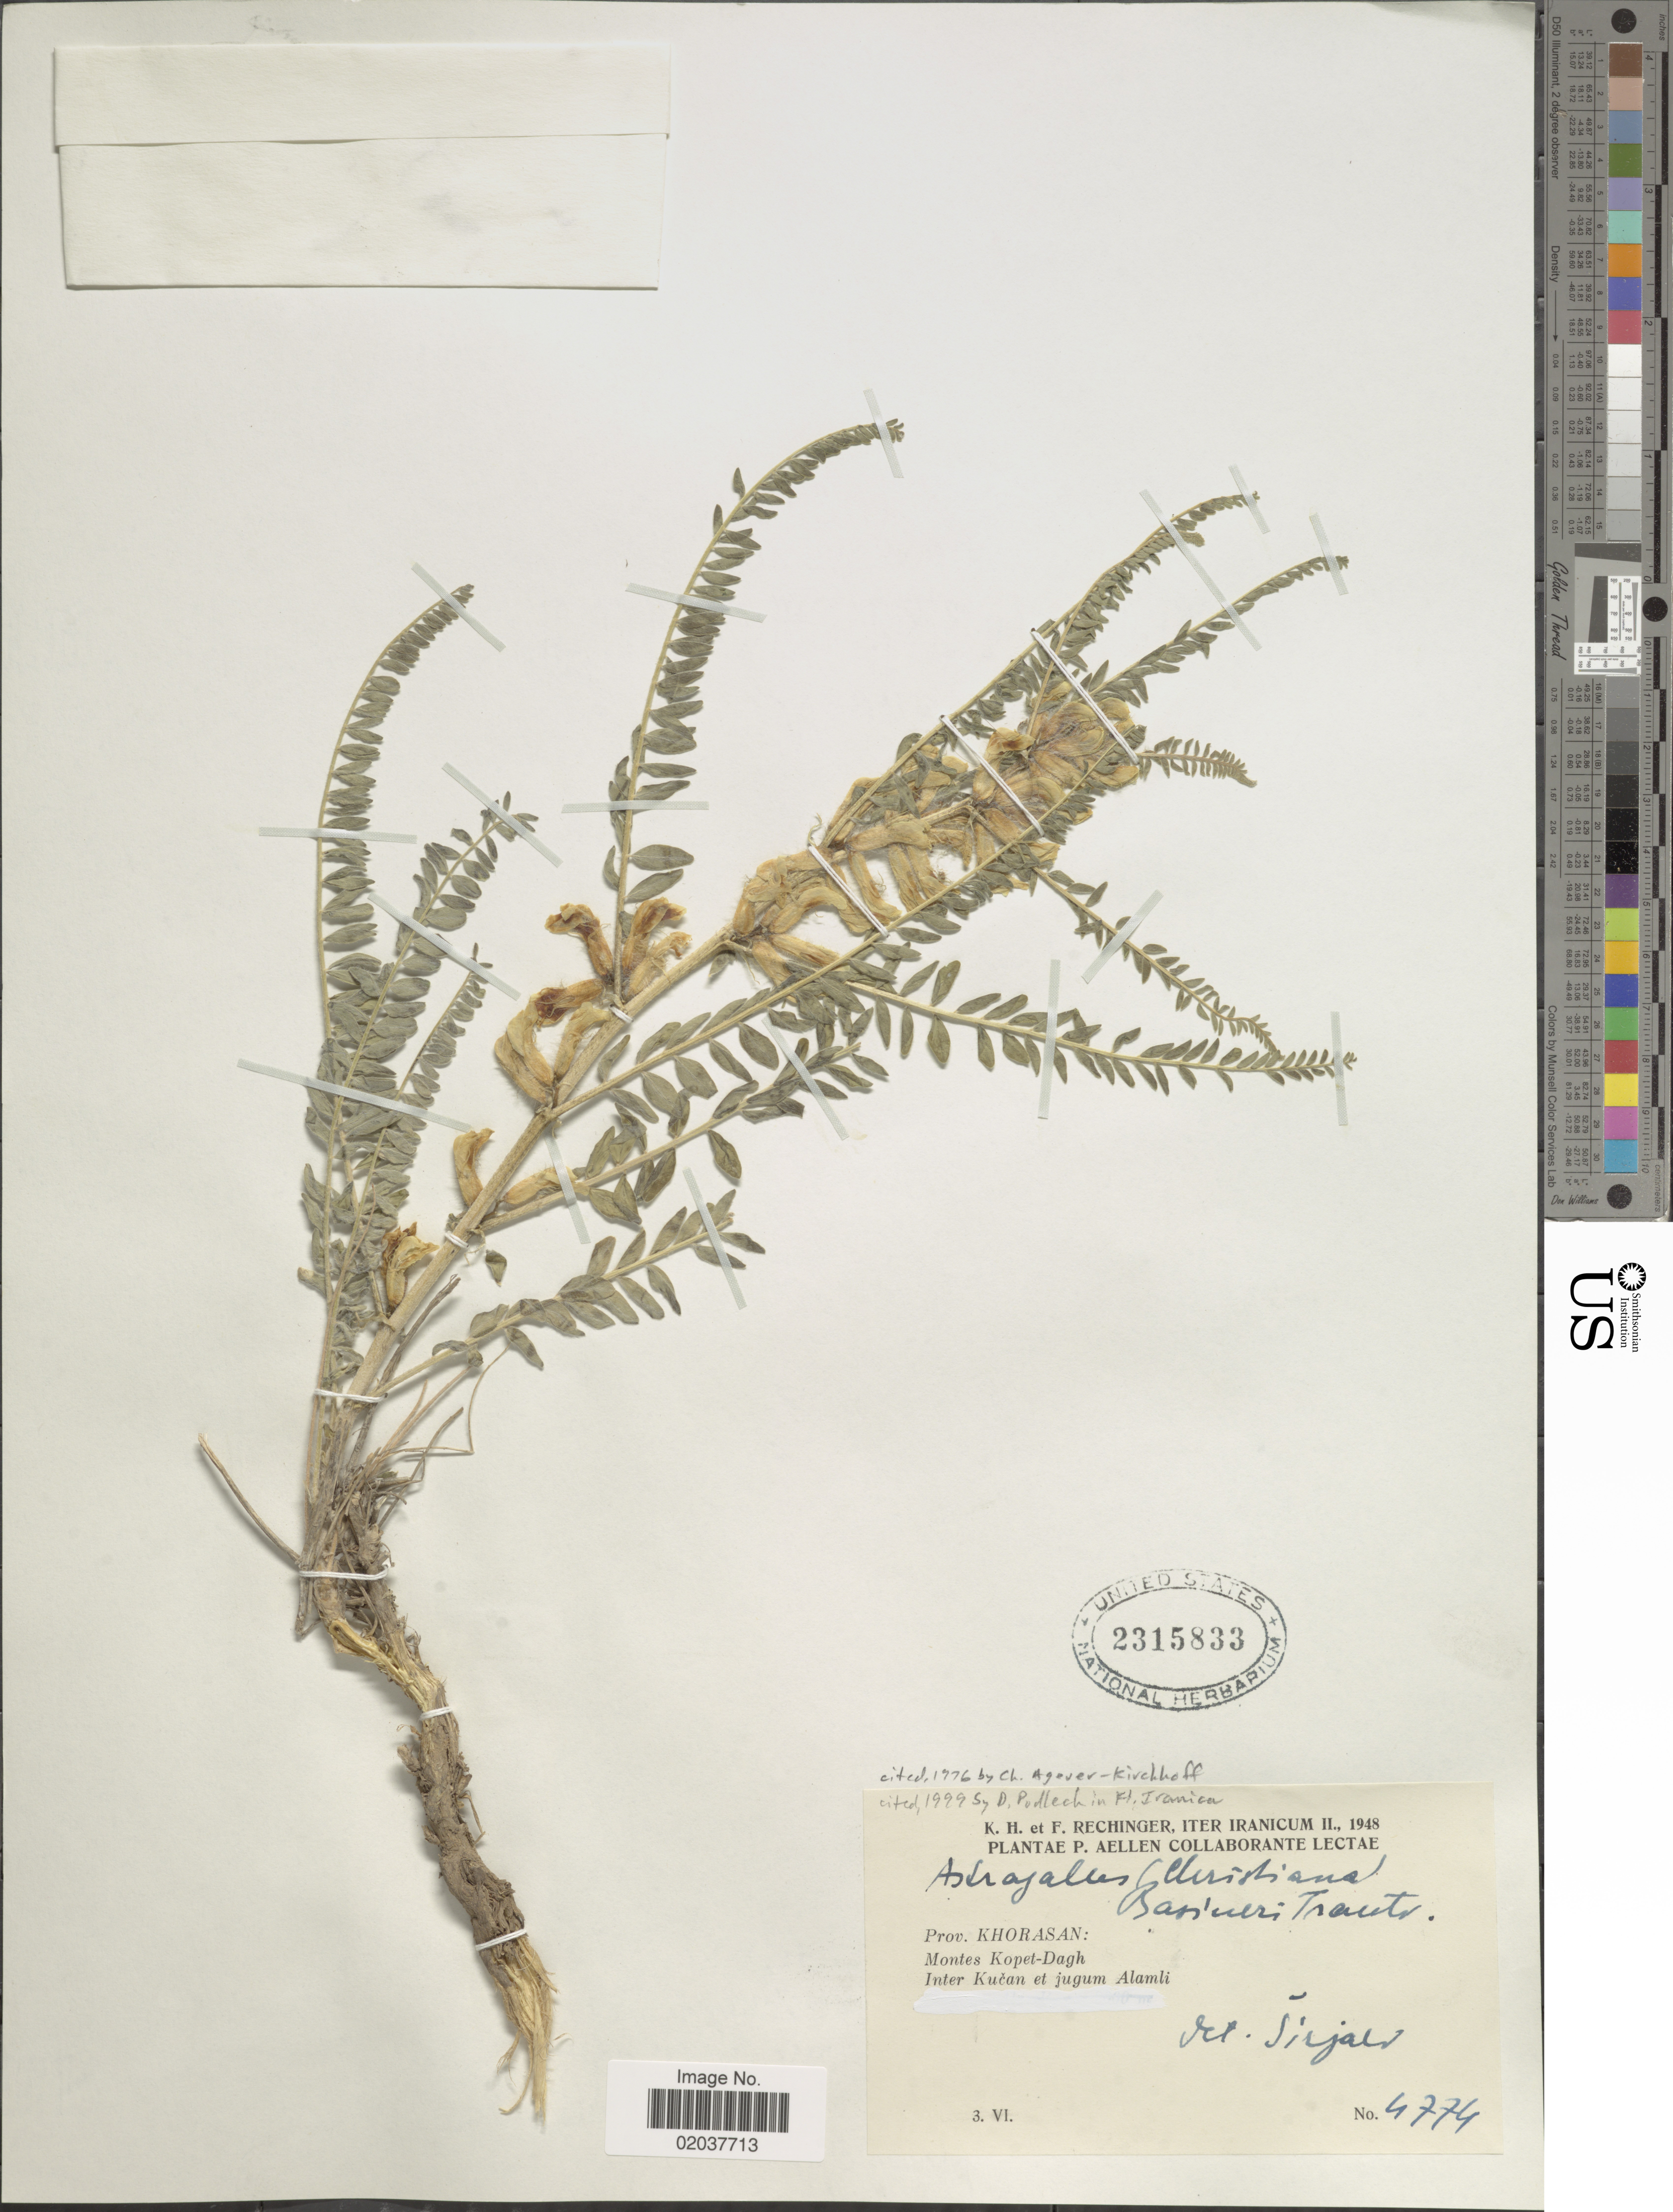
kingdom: Plantae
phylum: Tracheophyta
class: Magnoliopsida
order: Fabales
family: Fabaceae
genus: Astragalus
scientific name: Astragalus basineri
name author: Trautv.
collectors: K. H. Rechinger & F. Rechinger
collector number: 4774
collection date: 1948-06-03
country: Iran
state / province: Khorasan [obsolete]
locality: Montes Kopet-Dagh, inter Kucan et jugum Almali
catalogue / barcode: US 2315833